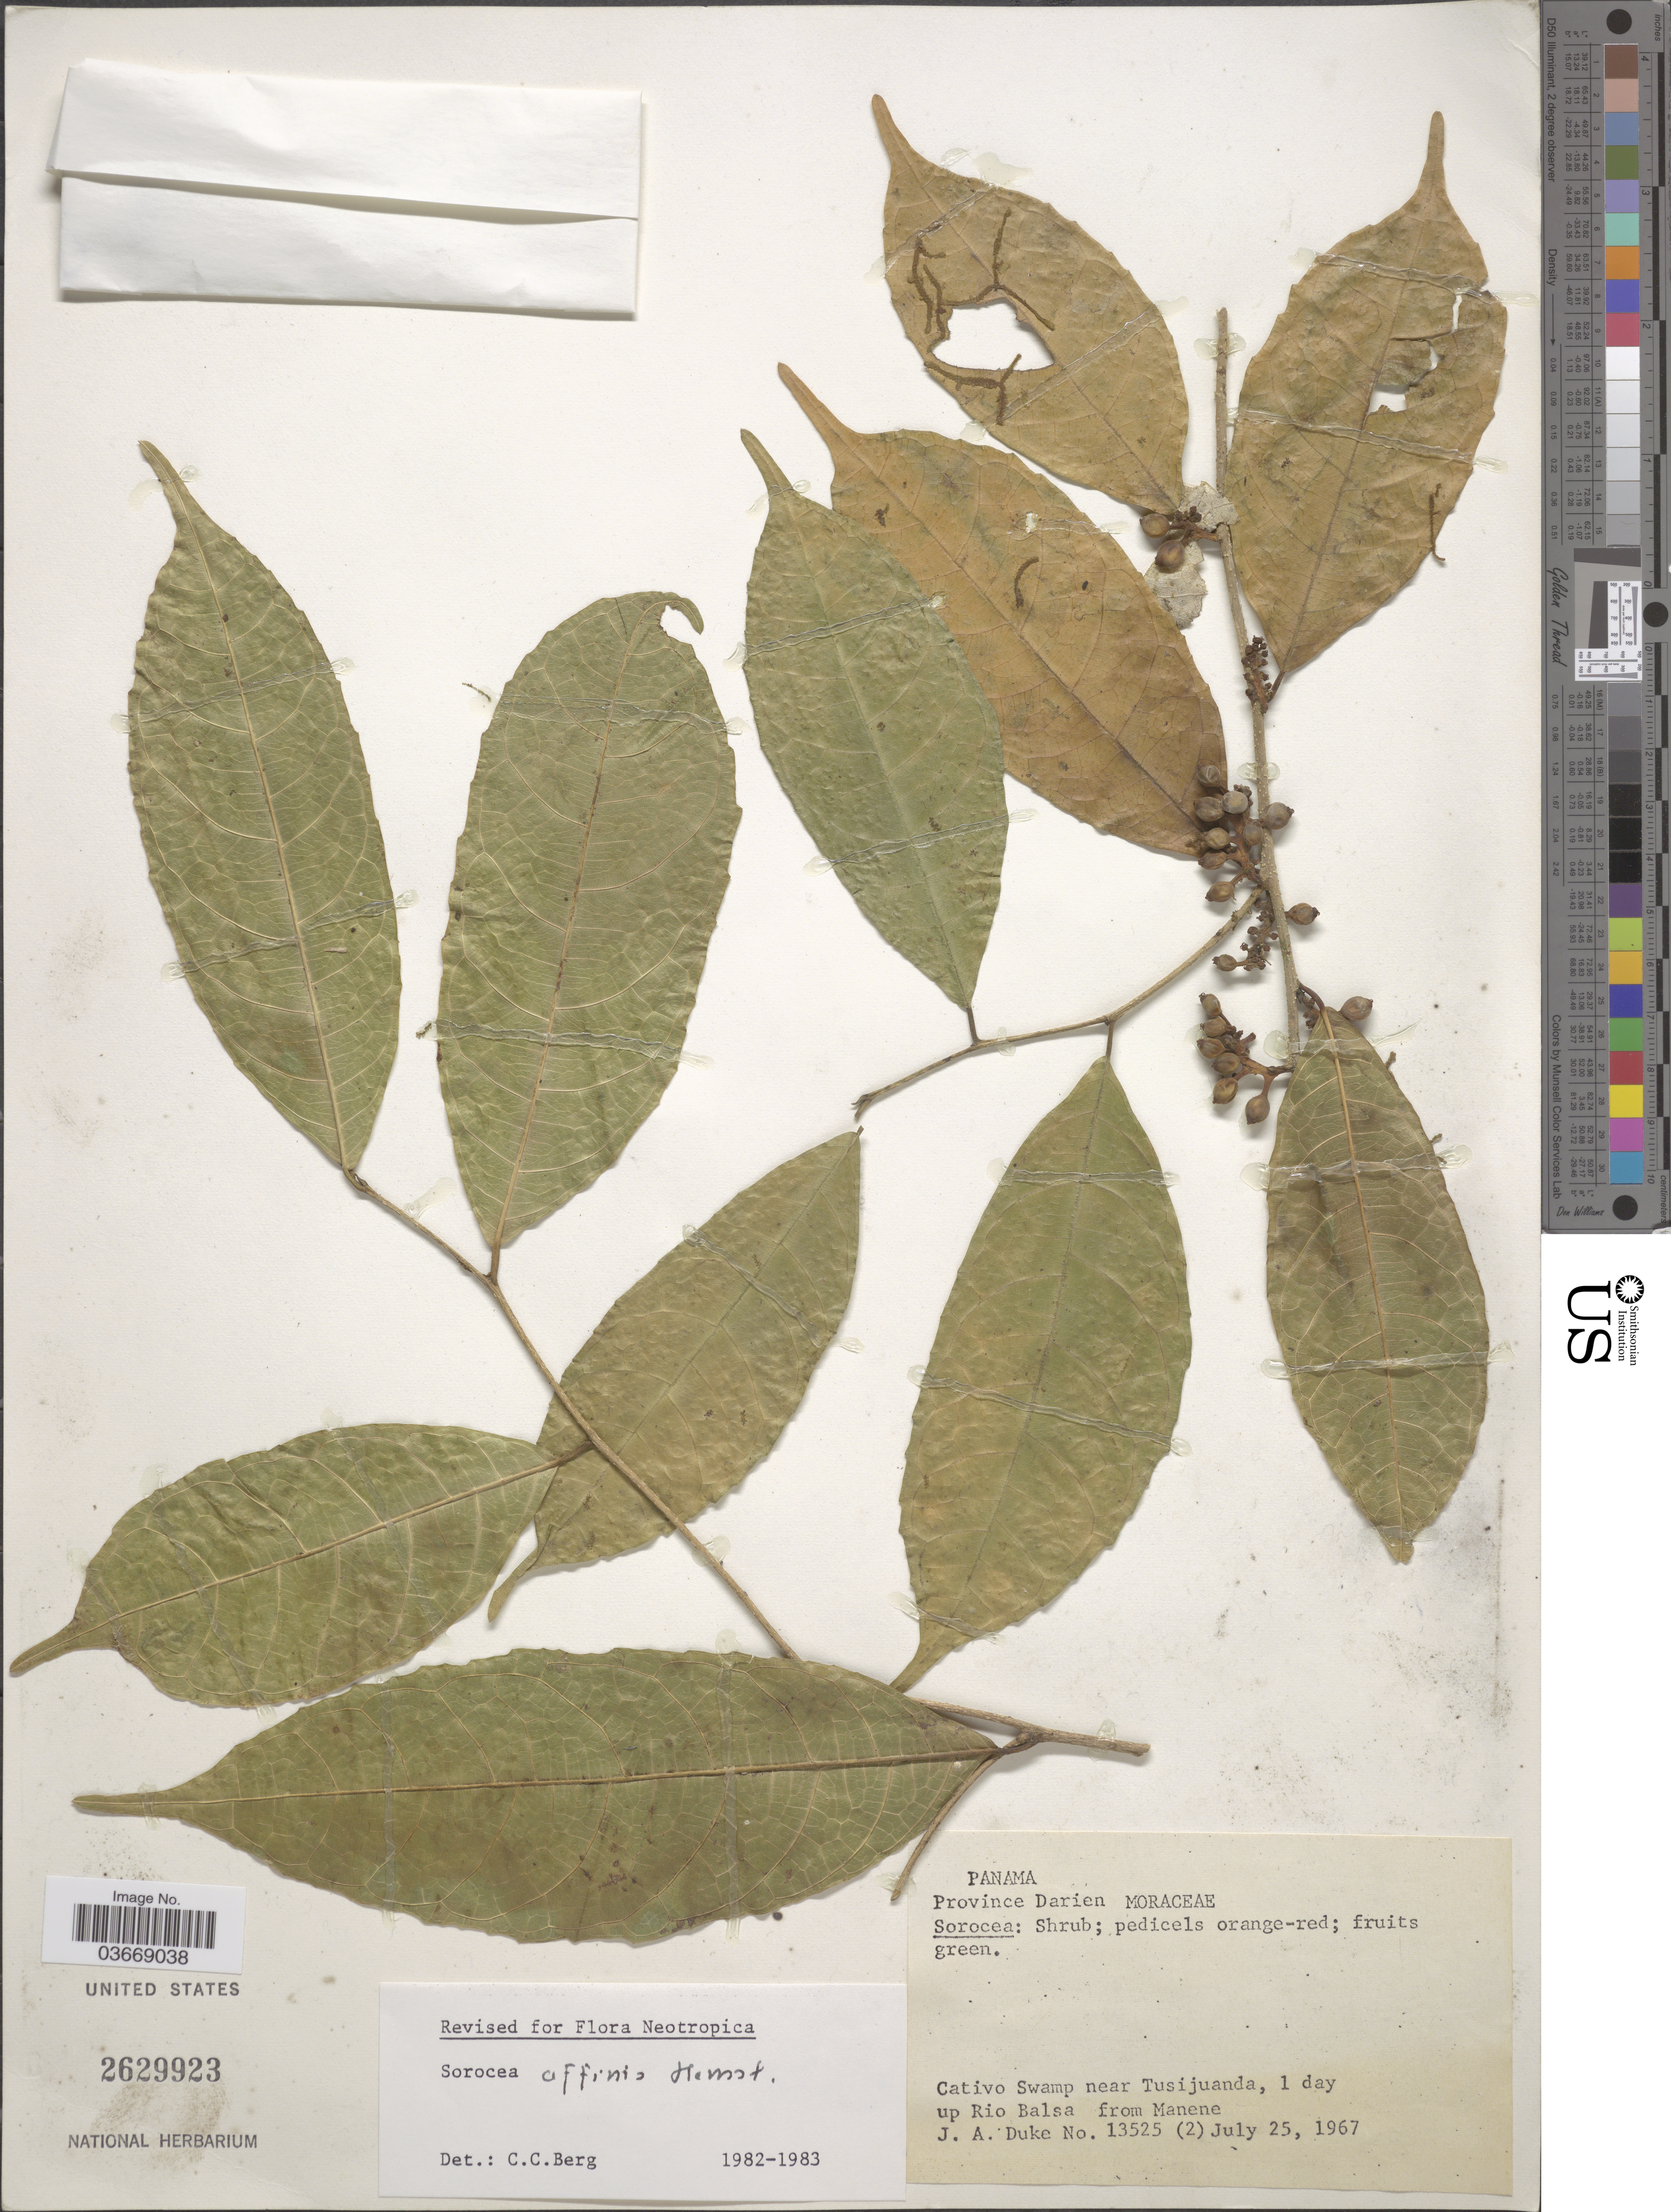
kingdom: Plantae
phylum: Tracheophyta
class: Magnoliopsida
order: Rosales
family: Moraceae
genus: Sorocea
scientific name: Sorocea affinis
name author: Hemsl.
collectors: J. A. Duke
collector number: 13525(2)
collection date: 1967-07-25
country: Panama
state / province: Darien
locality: Cativo Swamp near Tusijuanda, 1 day up Rio Balsa from Manene.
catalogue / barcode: US 2629923